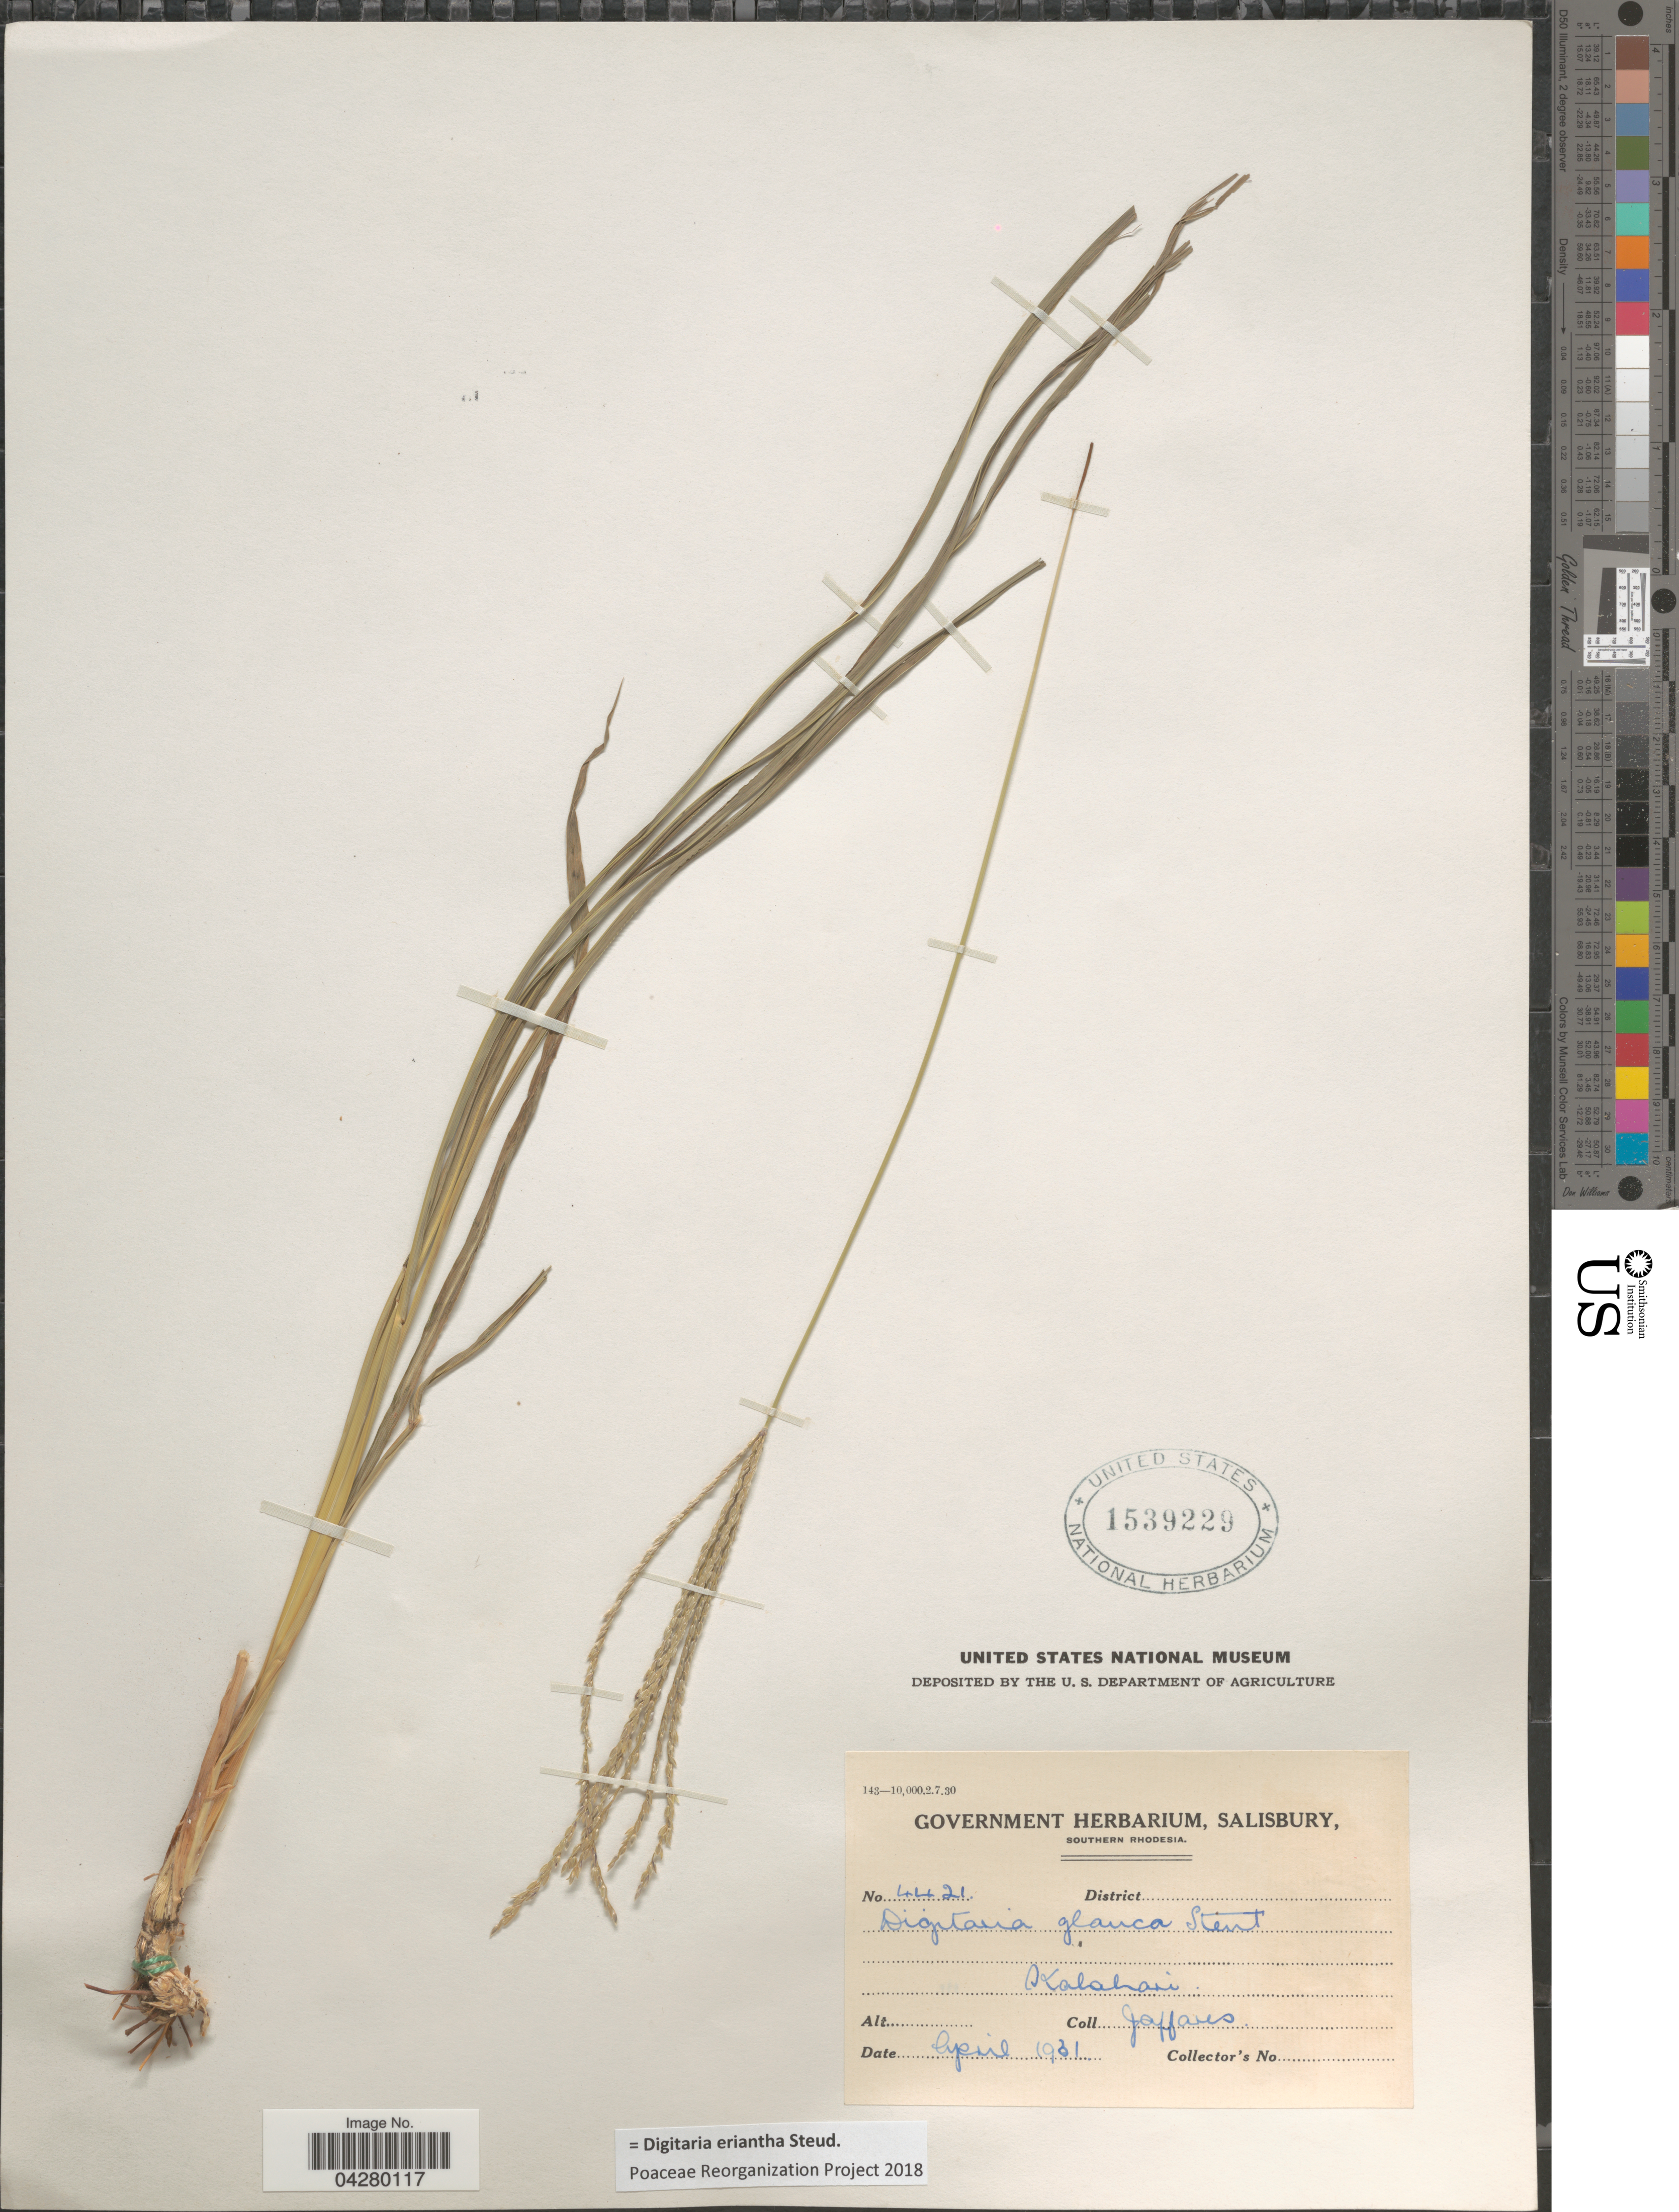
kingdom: Plantae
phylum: Tracheophyta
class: Liliopsida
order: Poales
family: Poaceae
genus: Digitaria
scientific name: Digitaria eriantha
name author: Steud.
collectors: Jaffares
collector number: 4421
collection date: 1931-04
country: Zimbabwe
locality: Southern Rhodesia. Kalahari.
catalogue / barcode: US 1539229